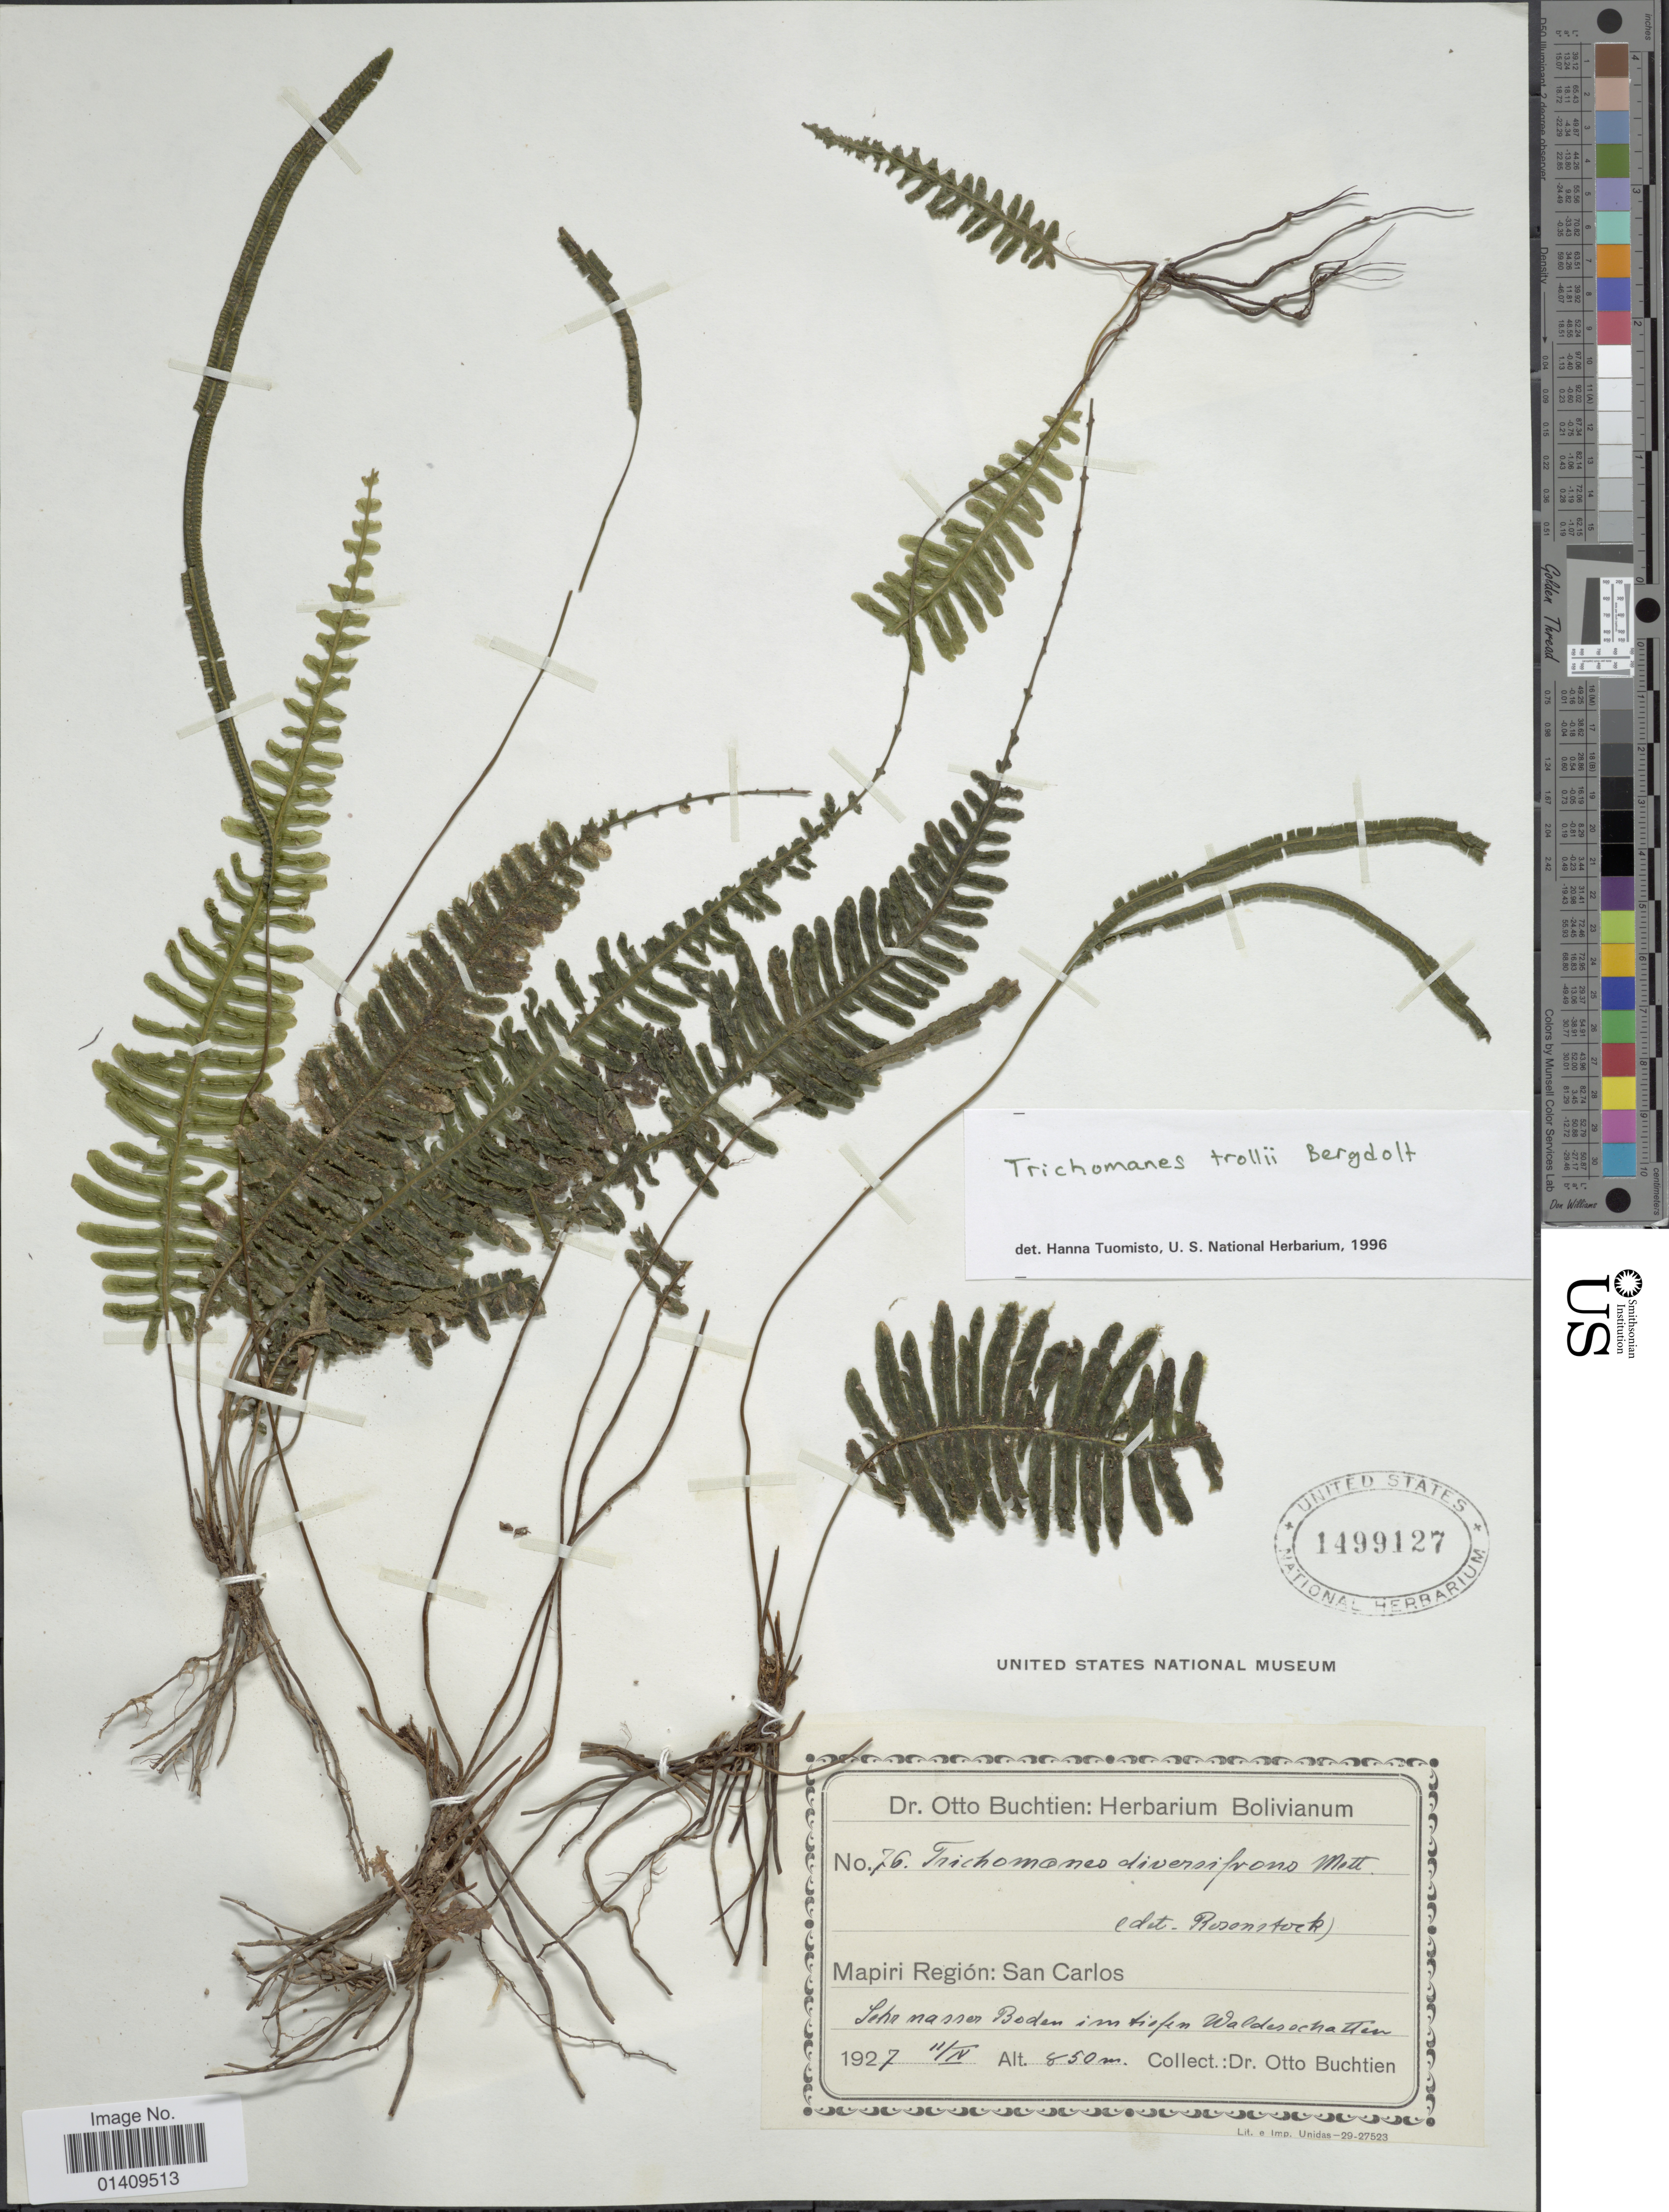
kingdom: Plantae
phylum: Tracheophyta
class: Polypodiopsida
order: Hymenophyllales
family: Hymenophyllaceae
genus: Trichomanes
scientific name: Trichomanes trollii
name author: Bergdolt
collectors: O. Buchtien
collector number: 76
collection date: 1927-04-11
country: Bolivia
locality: Mapiri region: San Carlos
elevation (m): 850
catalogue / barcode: US 1499127